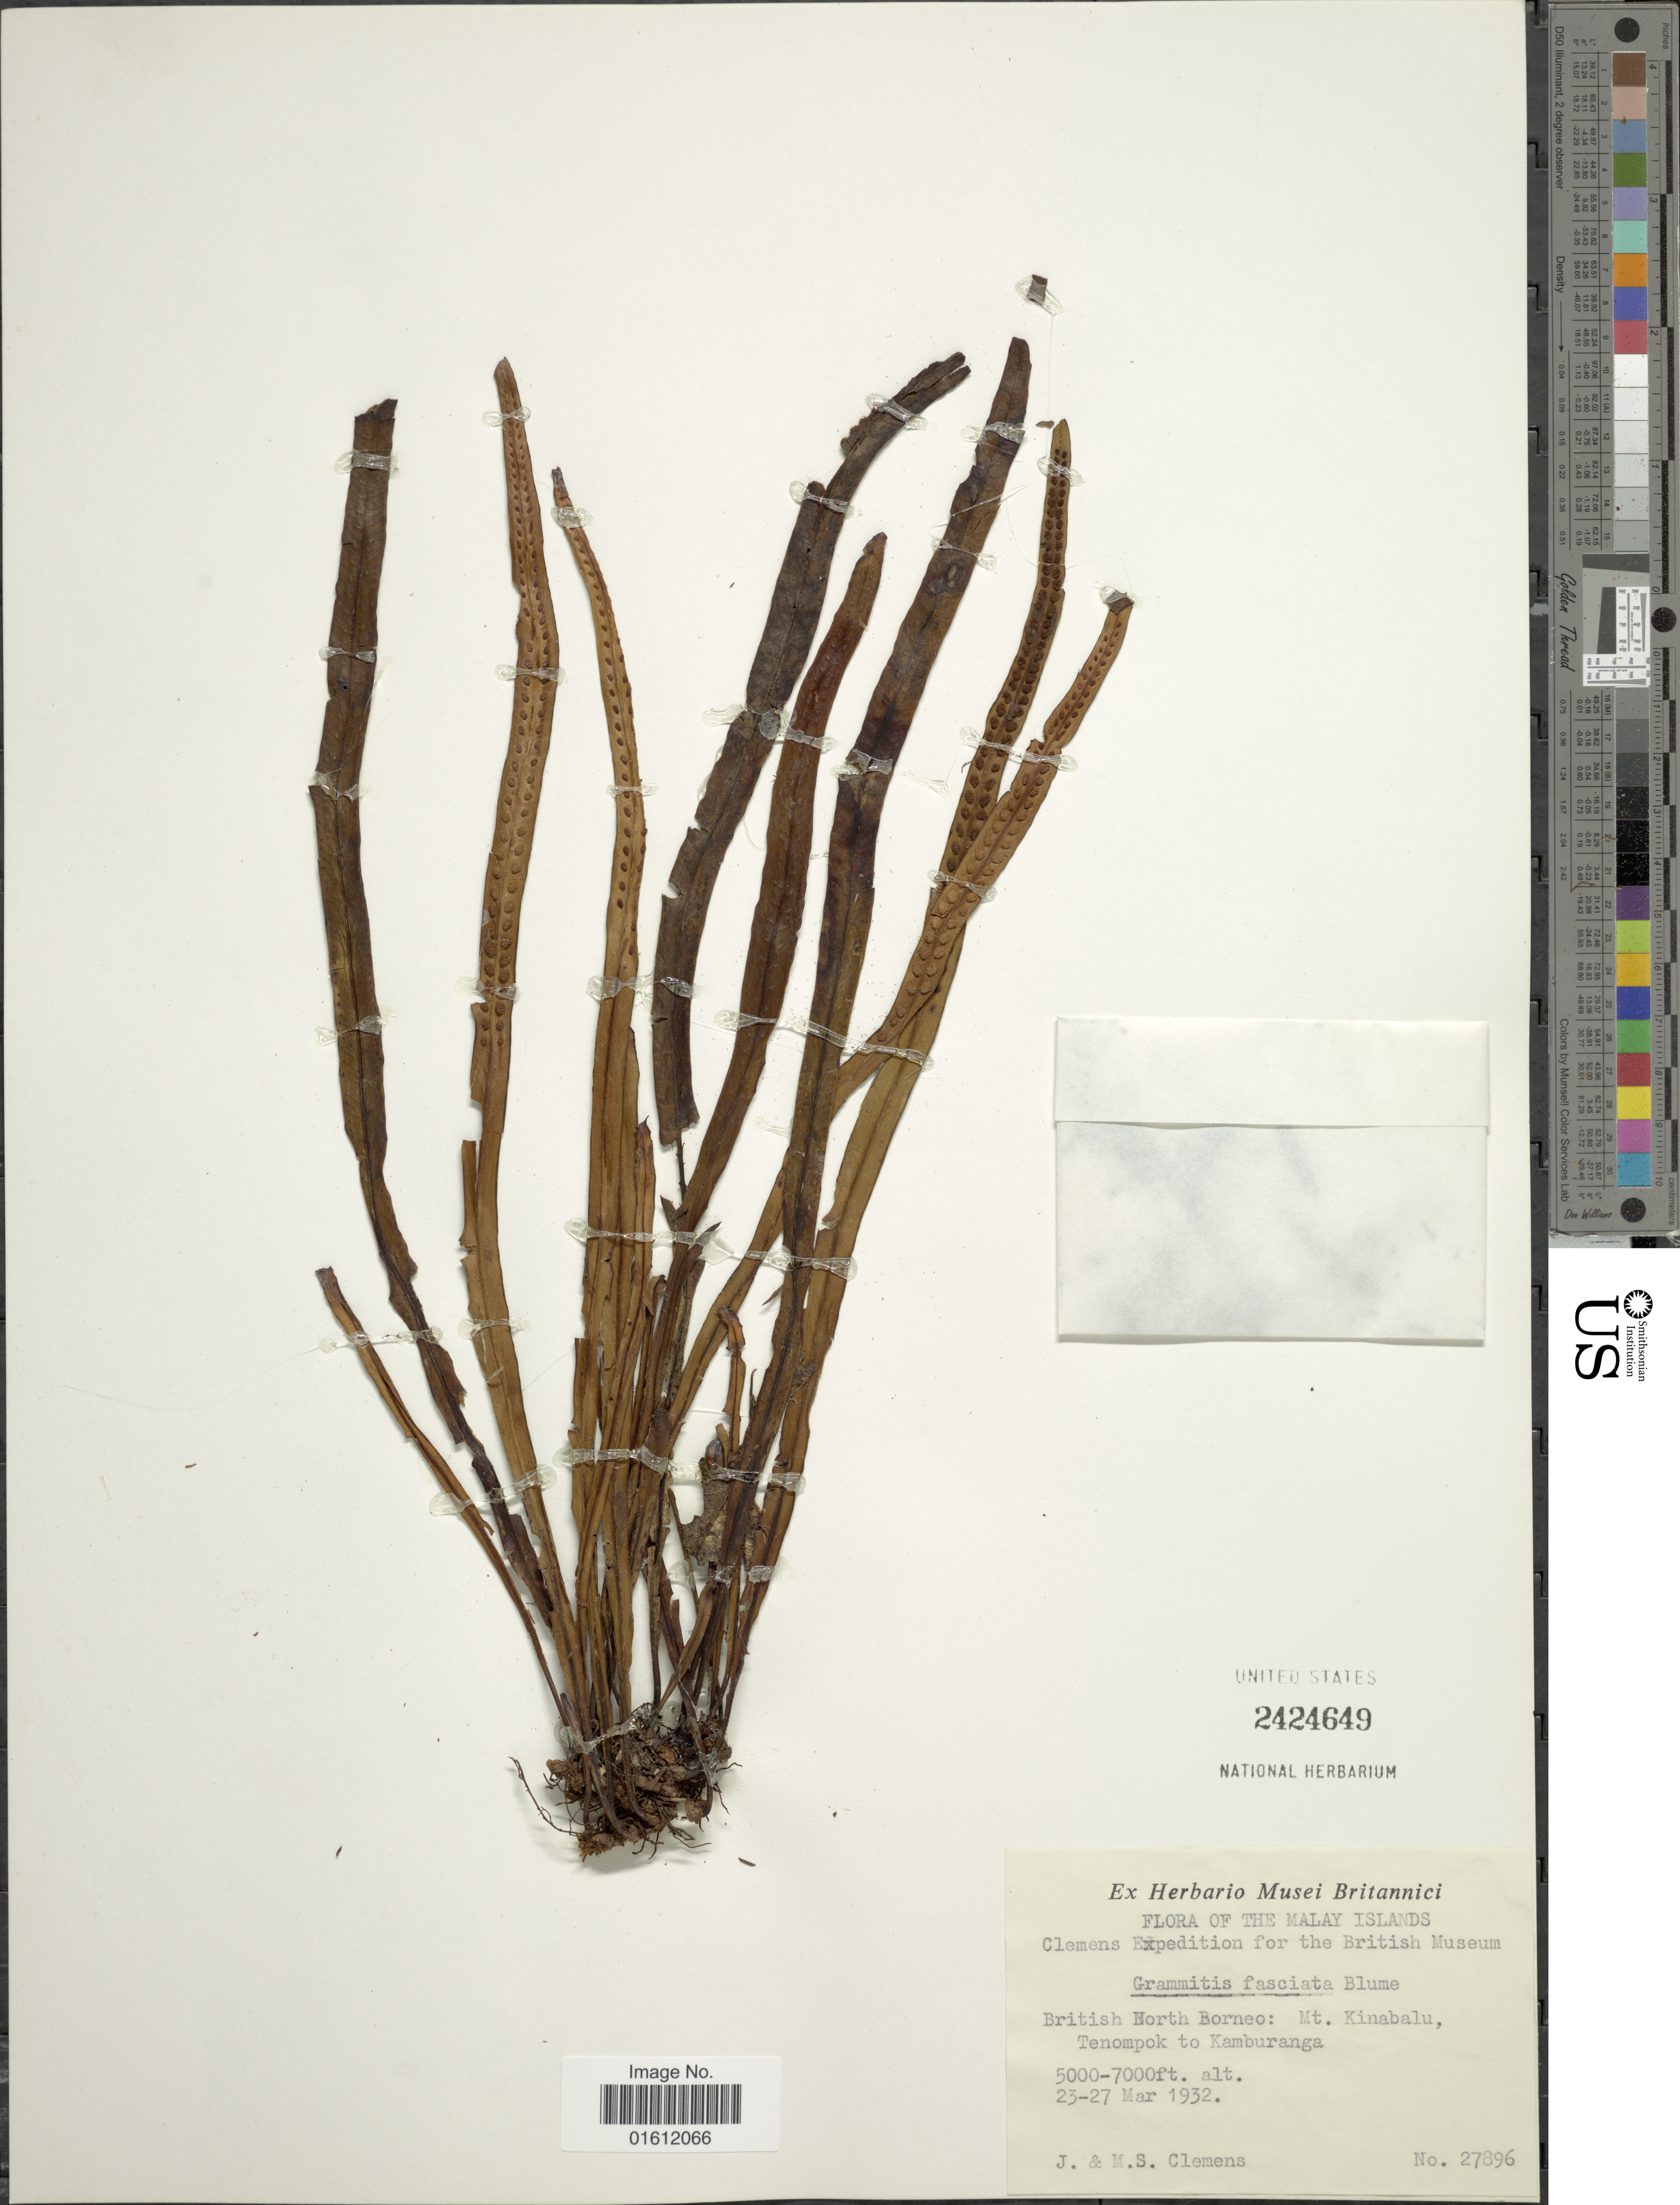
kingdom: Plantae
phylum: Tracheophyta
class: Polypodiopsida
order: Polypodiales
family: Polypodiaceae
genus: Oreogrammitis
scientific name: Oreogrammitis fasciata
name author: (Blume) Parris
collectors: J. Clemens & M. S. Clemens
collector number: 27896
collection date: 1932-03-23/1932-03-27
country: Malaysia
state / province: Sabah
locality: Malay Islands, British North Borneo: Mt Kinabalu, Tenompok to Kamburanga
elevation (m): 1524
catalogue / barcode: US 2424649